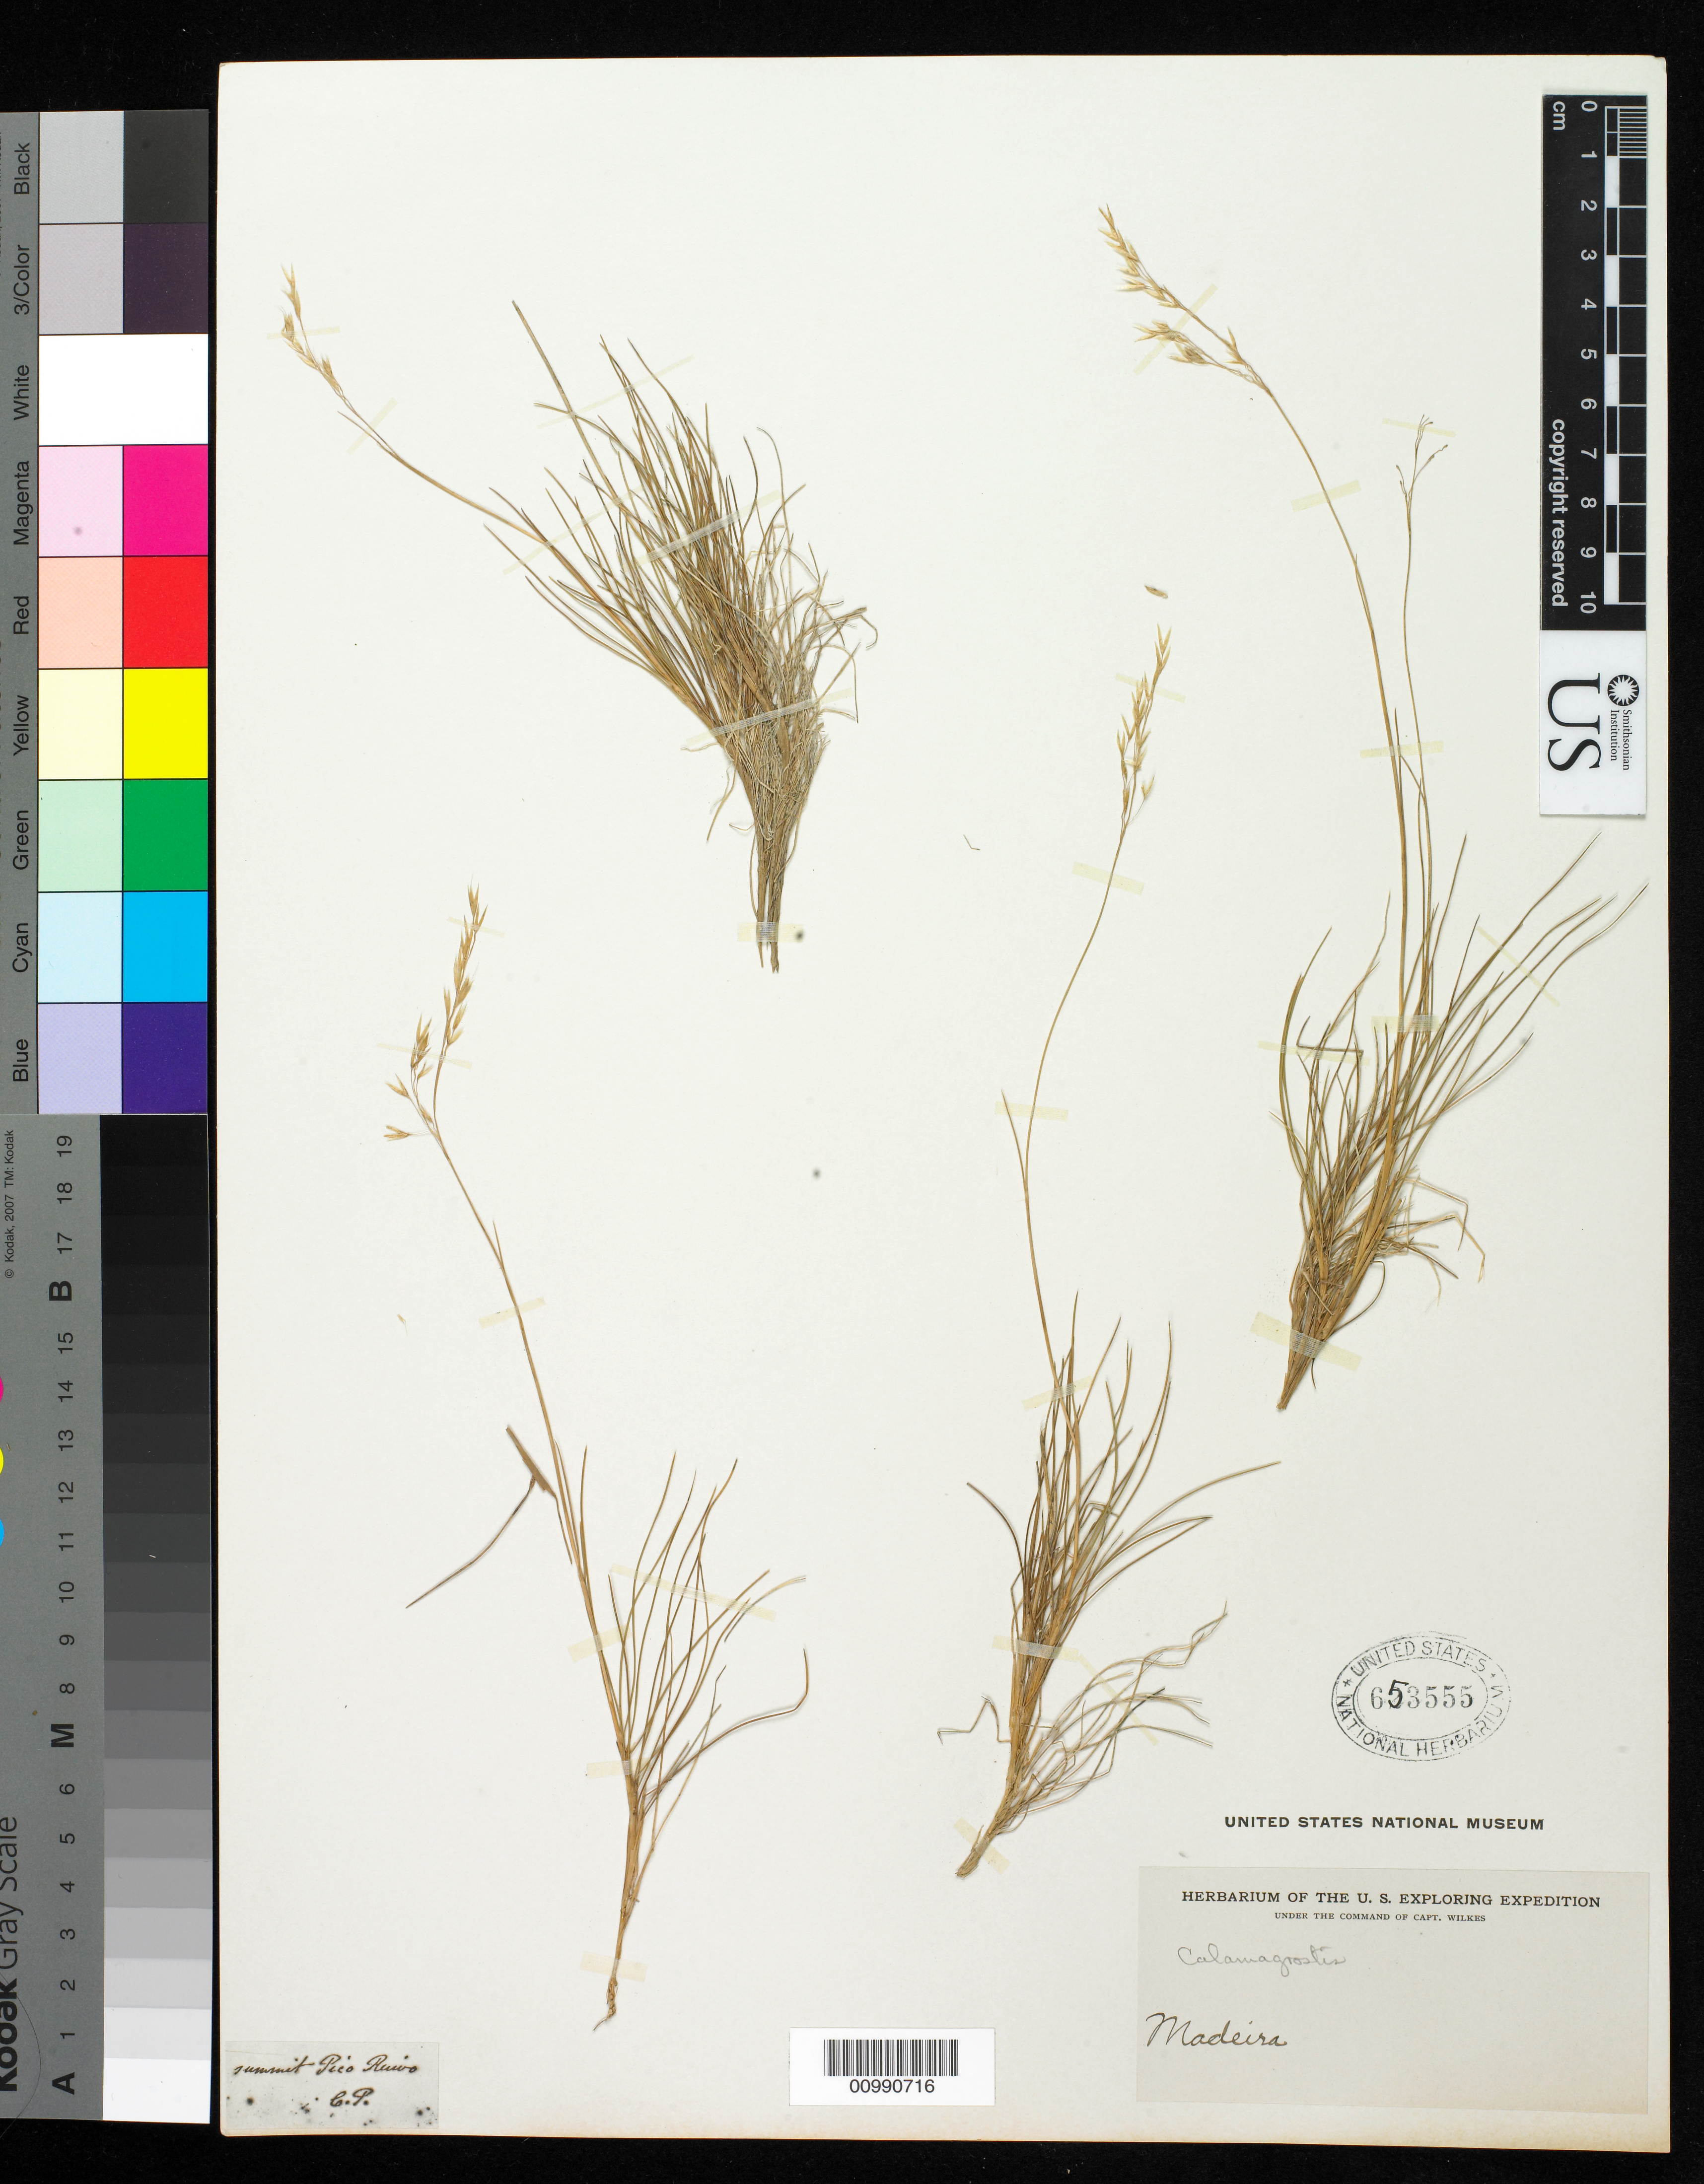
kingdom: Plantae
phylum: Tracheophyta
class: Liliopsida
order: Poales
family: Poaceae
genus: Calamagrostis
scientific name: Calamagrostis sp.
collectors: Wilkes Explor. Exped.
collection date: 1838/1842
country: Portugal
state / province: Madeira (Aut. Reg.)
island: Madeira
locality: Funchal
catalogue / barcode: US 653555